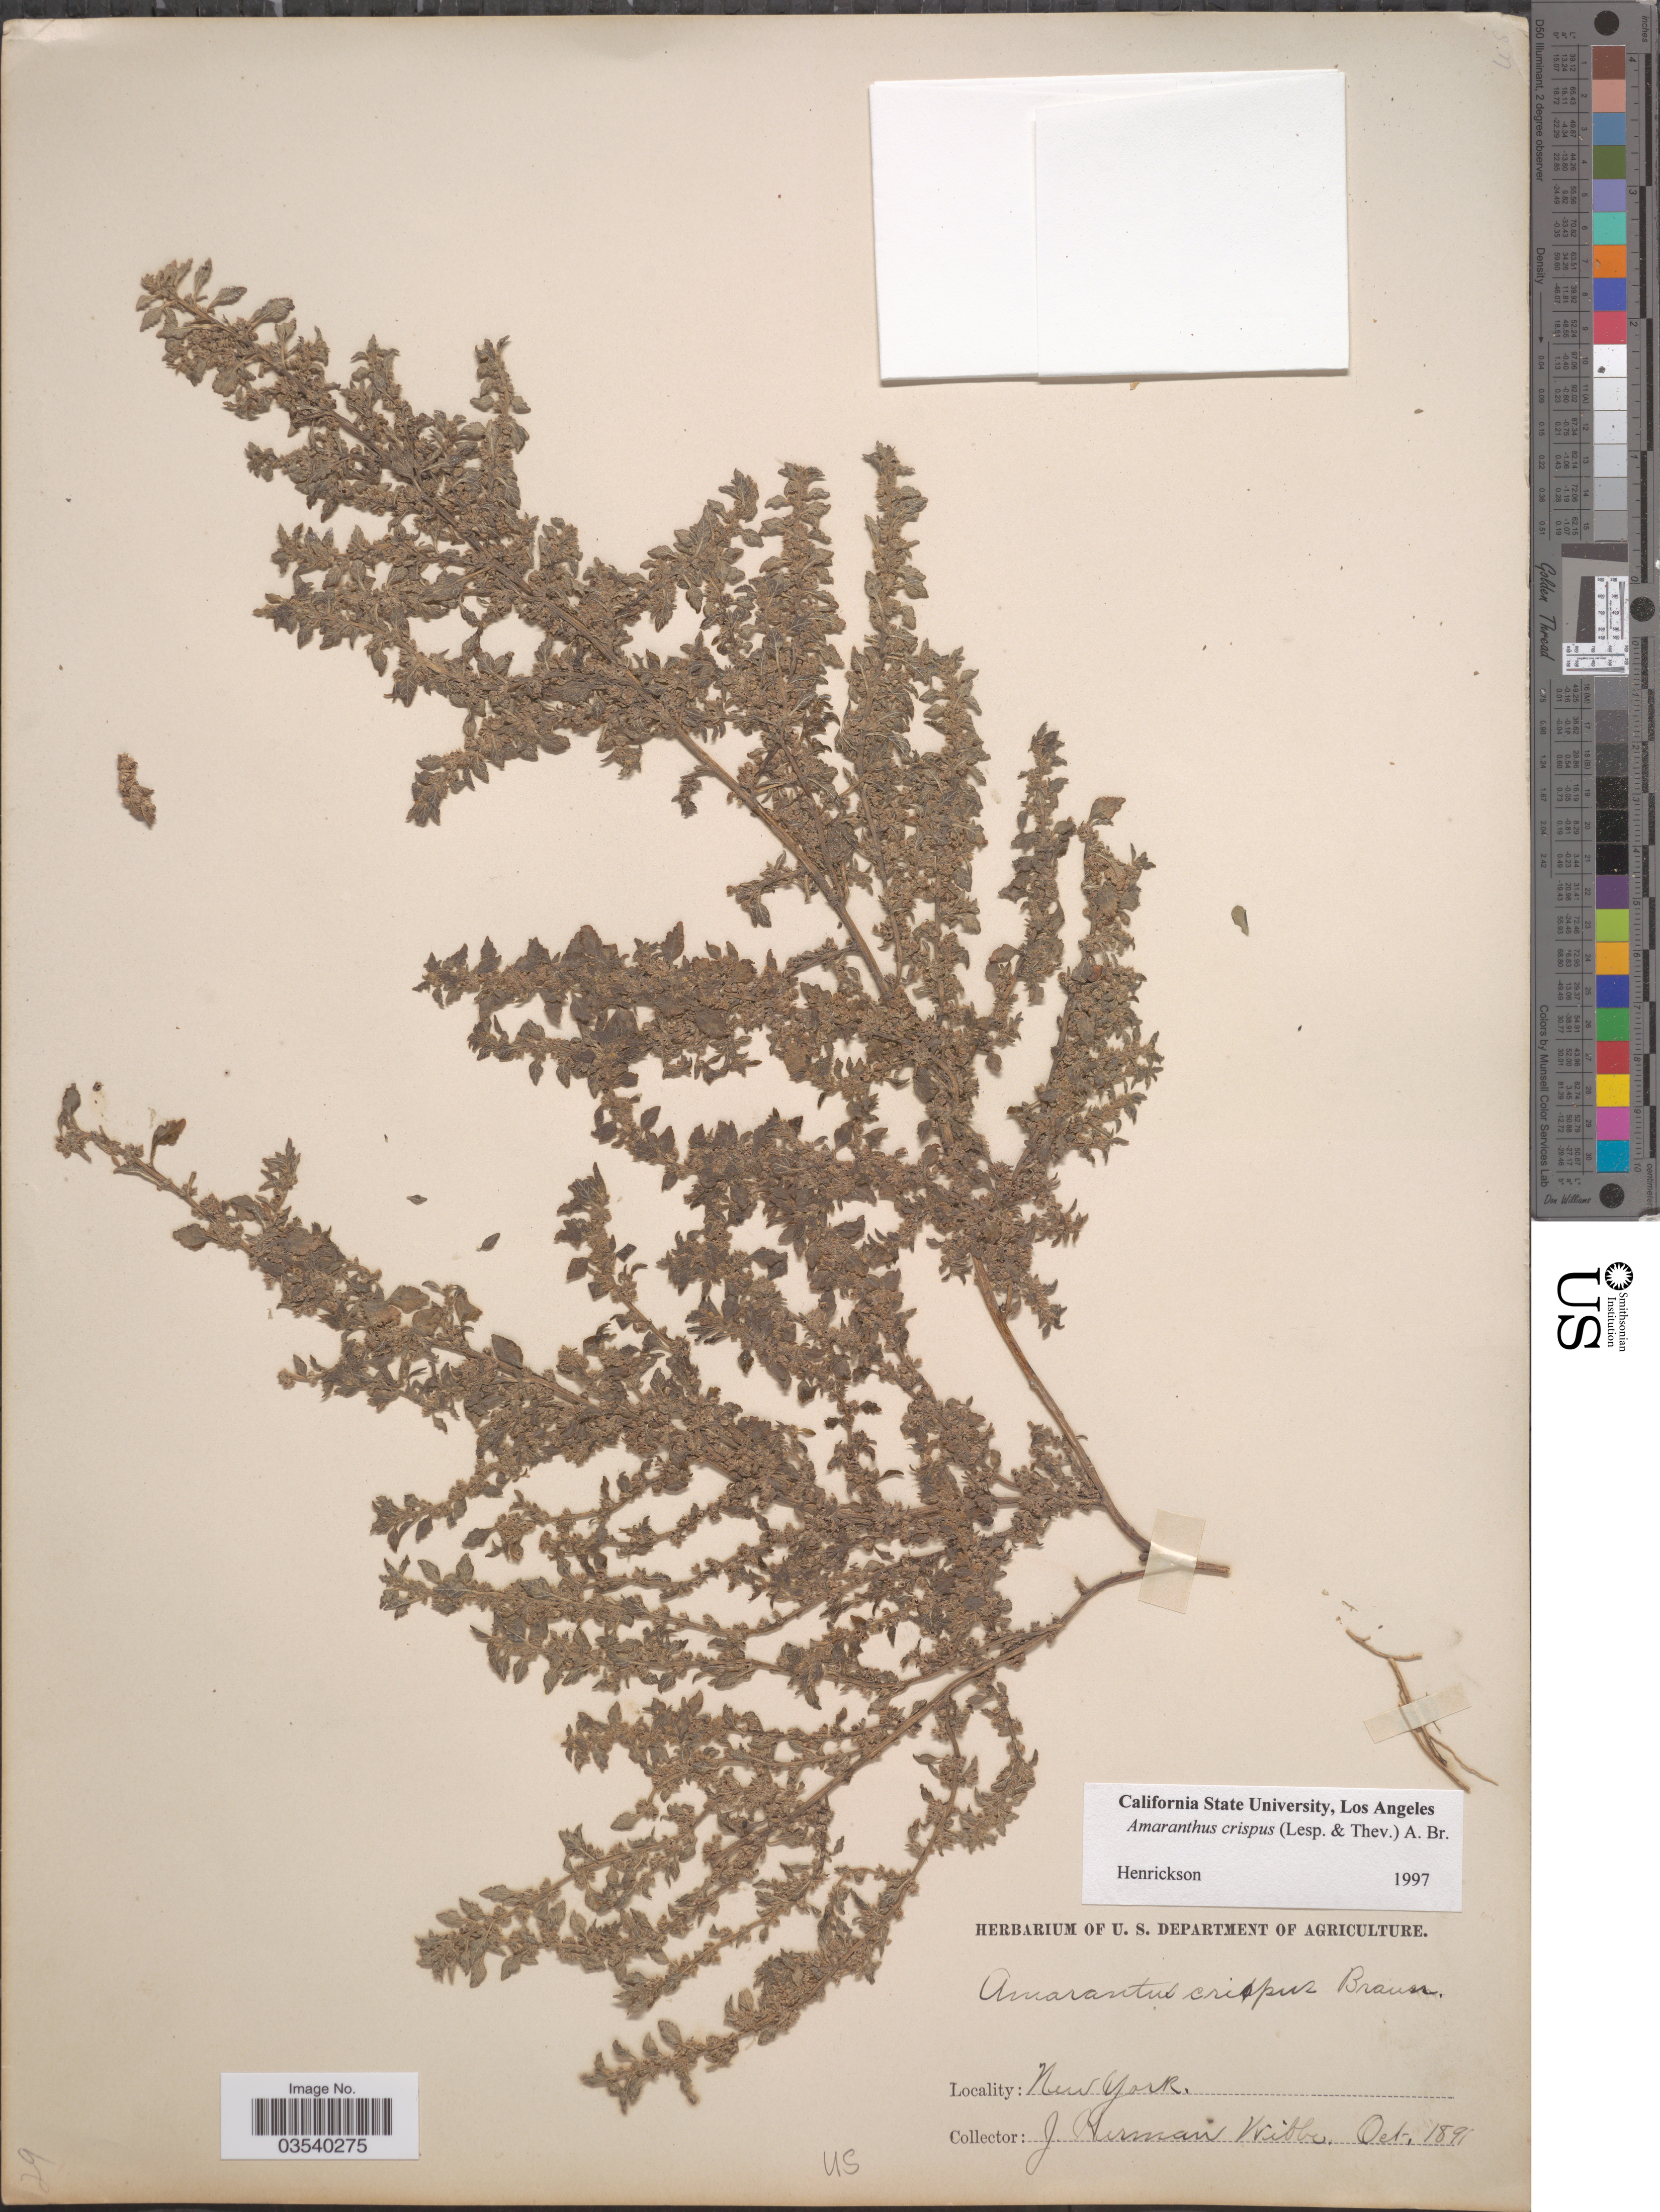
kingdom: Plantae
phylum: Tracheophyta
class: Magnoliopsida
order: Caryophyllales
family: Amaranthaceae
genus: Amaranthus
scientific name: Amaranthus crispus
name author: (Lesp. & Thévenau) A. Braun ex J.M. Coult. & S. Watson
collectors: J. Wibbe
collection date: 1891-10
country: United States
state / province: New York